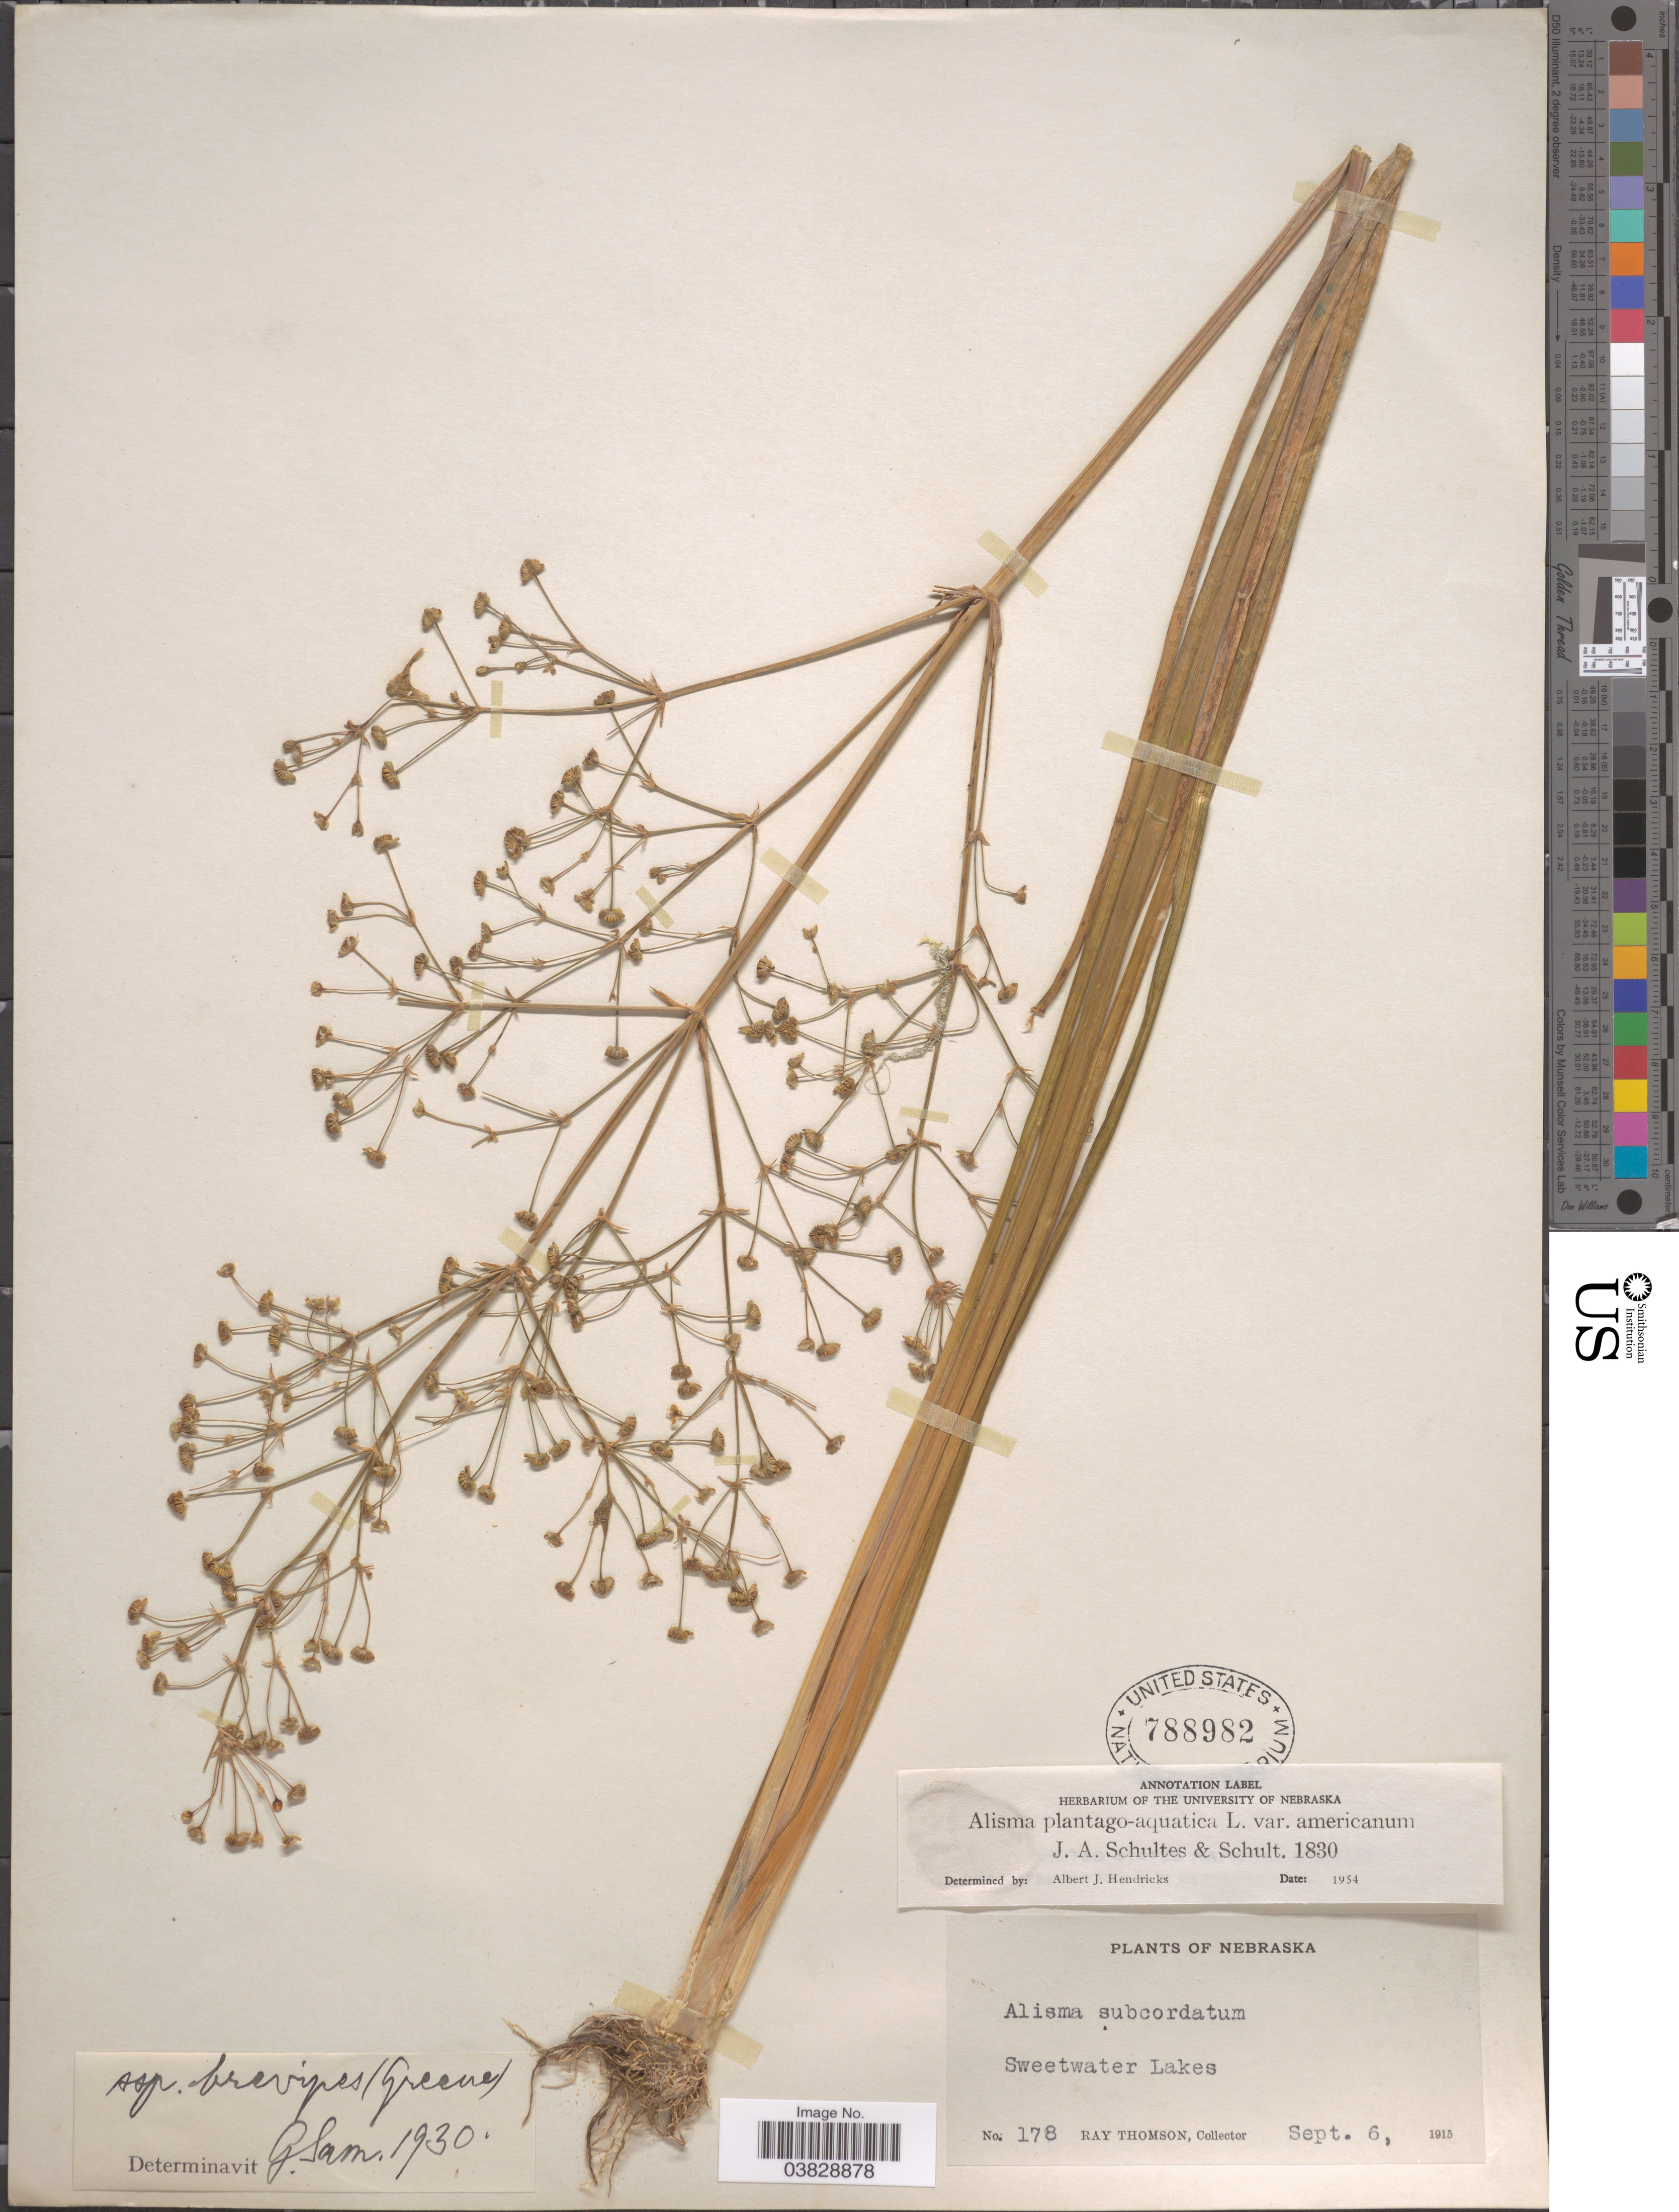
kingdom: Plantae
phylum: Tracheophyta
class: Liliopsida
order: Alismatales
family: Alismataceae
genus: Alisma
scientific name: Alisma plantago-aquatica var. americanum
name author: L.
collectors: R. Thomson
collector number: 178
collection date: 1915-09-06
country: United States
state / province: Nebraska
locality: Sweetwater Lakes.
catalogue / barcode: US 788982